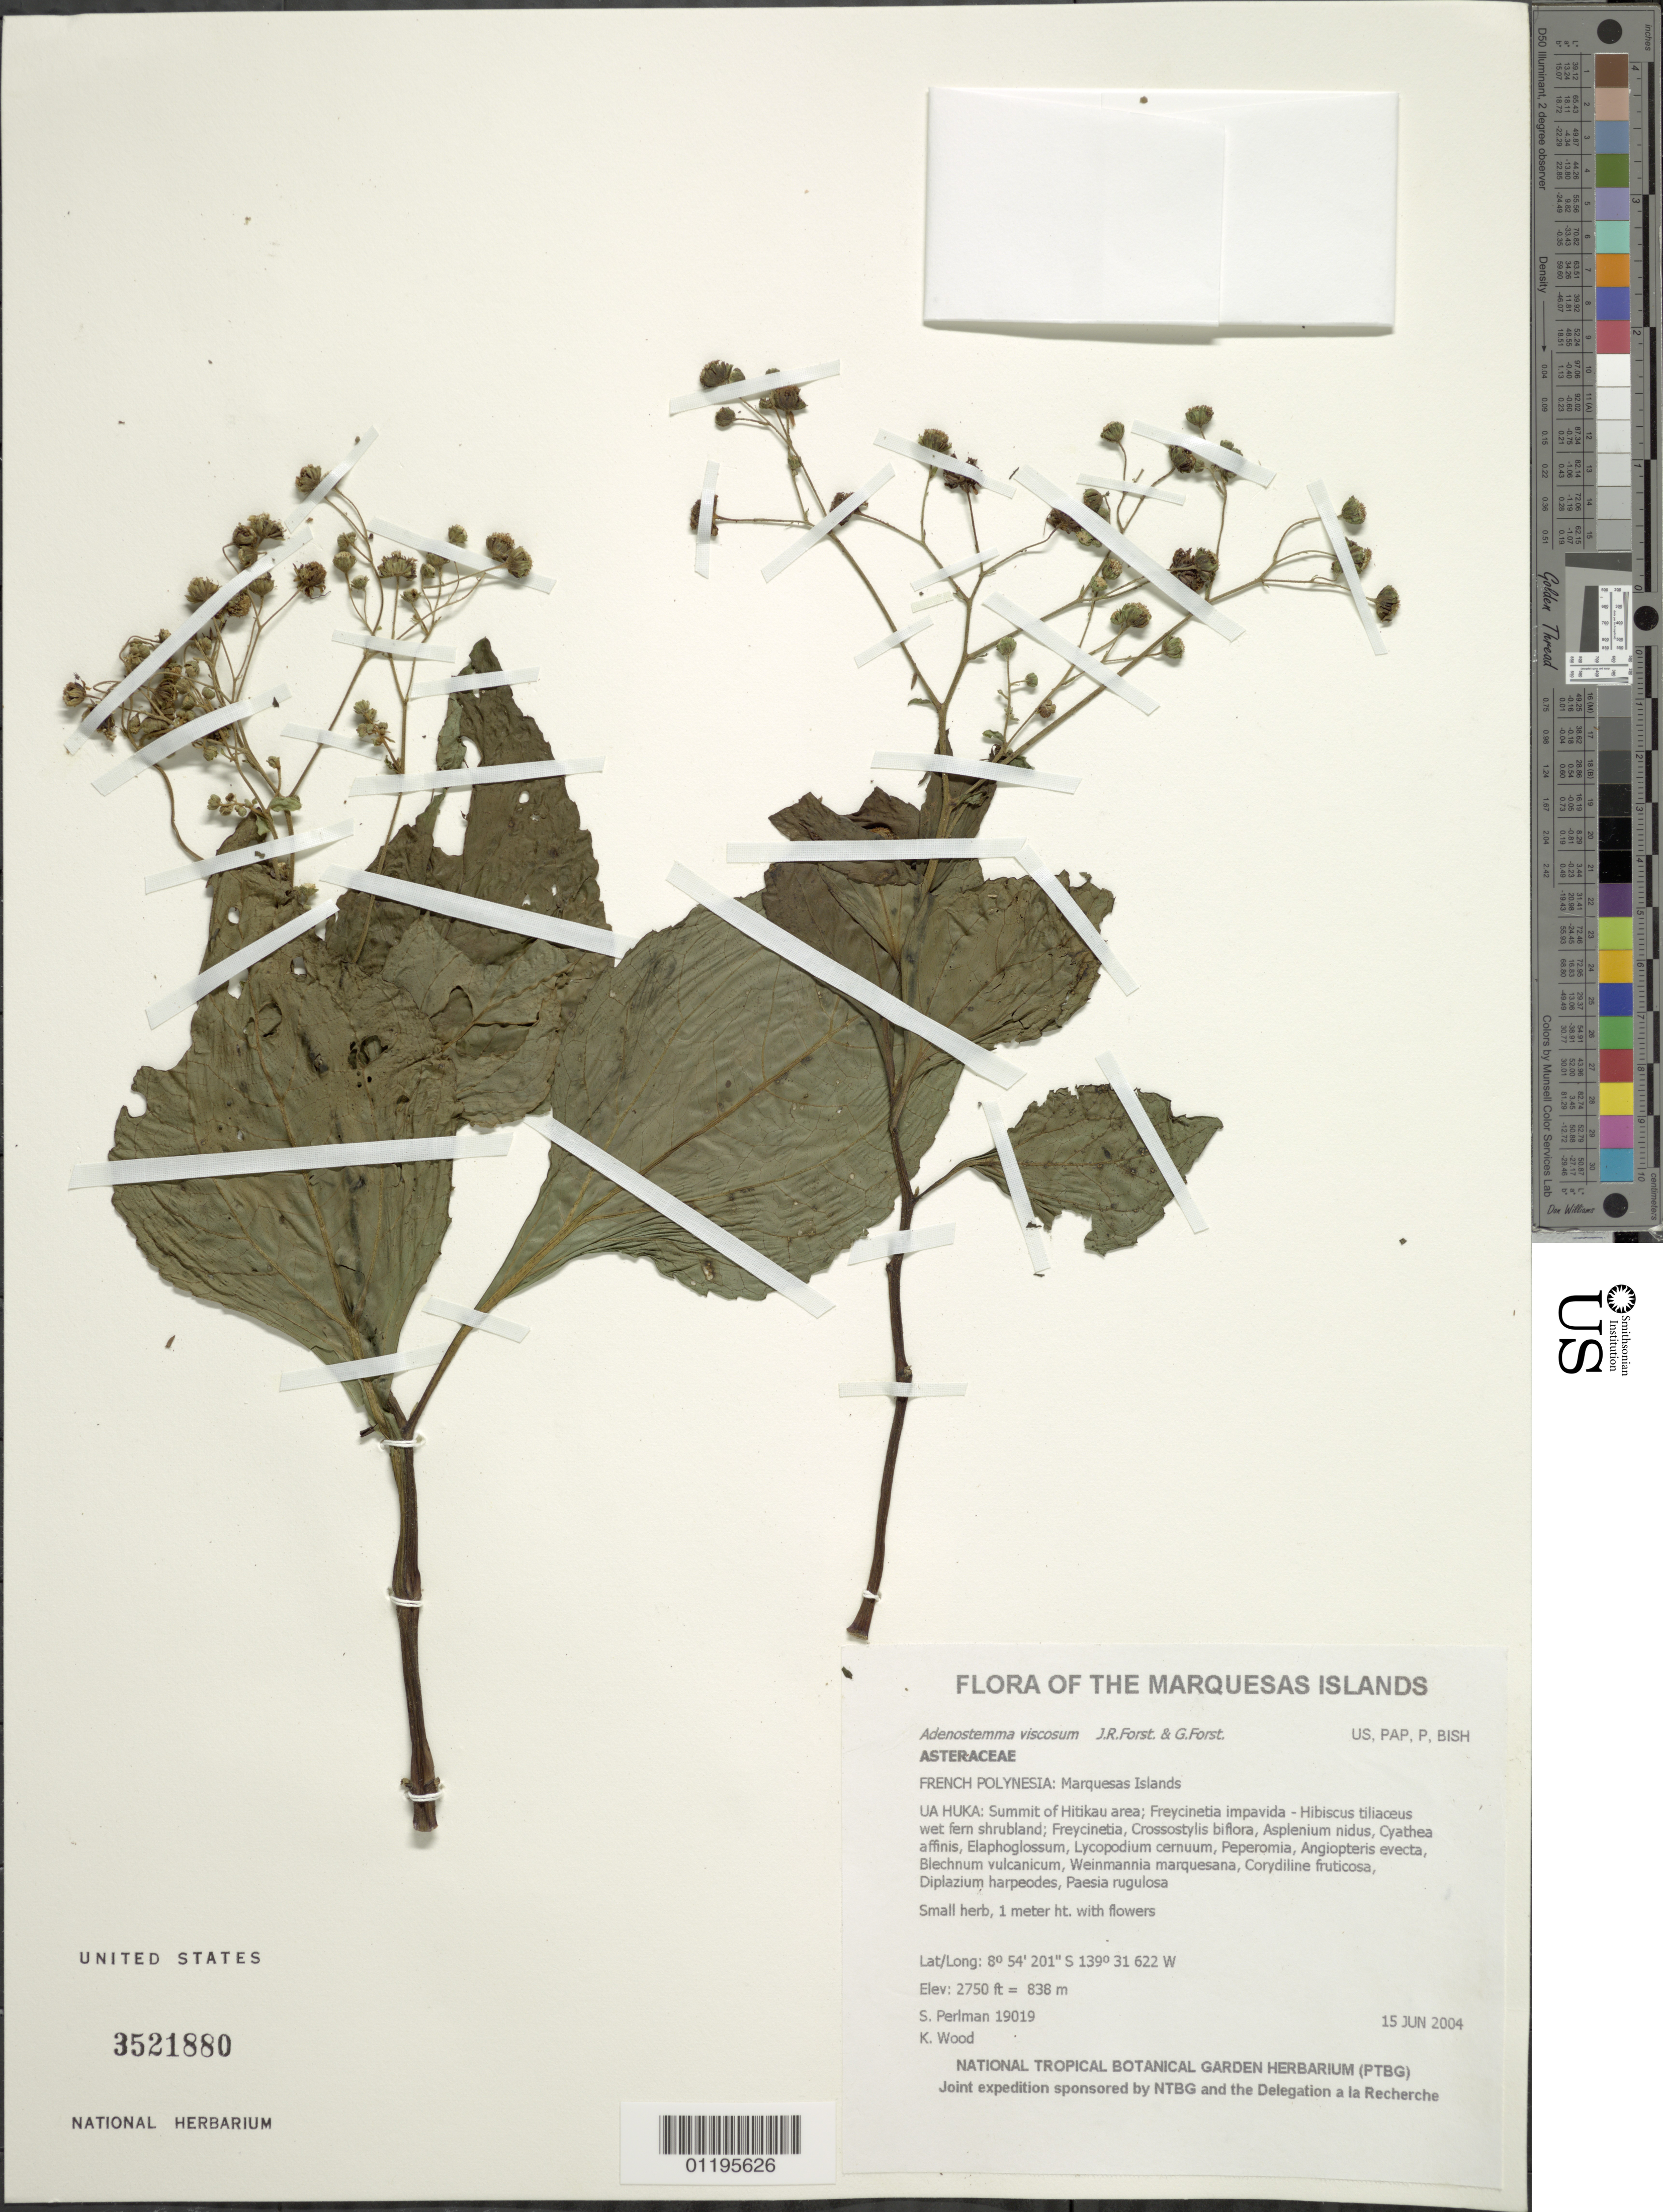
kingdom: Plantae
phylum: Tracheophyta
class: Magnoliopsida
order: Asterales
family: Asteraceae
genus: Adenostemma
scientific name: Adenostemma viscosum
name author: J.R. Forst. & G. Forst.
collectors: S. P. Perlman & K. R. Wood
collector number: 19019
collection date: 2004-06-15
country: French Polynesia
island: Ua Huka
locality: Summit of Hitikau area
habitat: Freycinetia impavida - Hibiscus tiliaceus wet fern shrubland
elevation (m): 838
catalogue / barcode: US 3521880